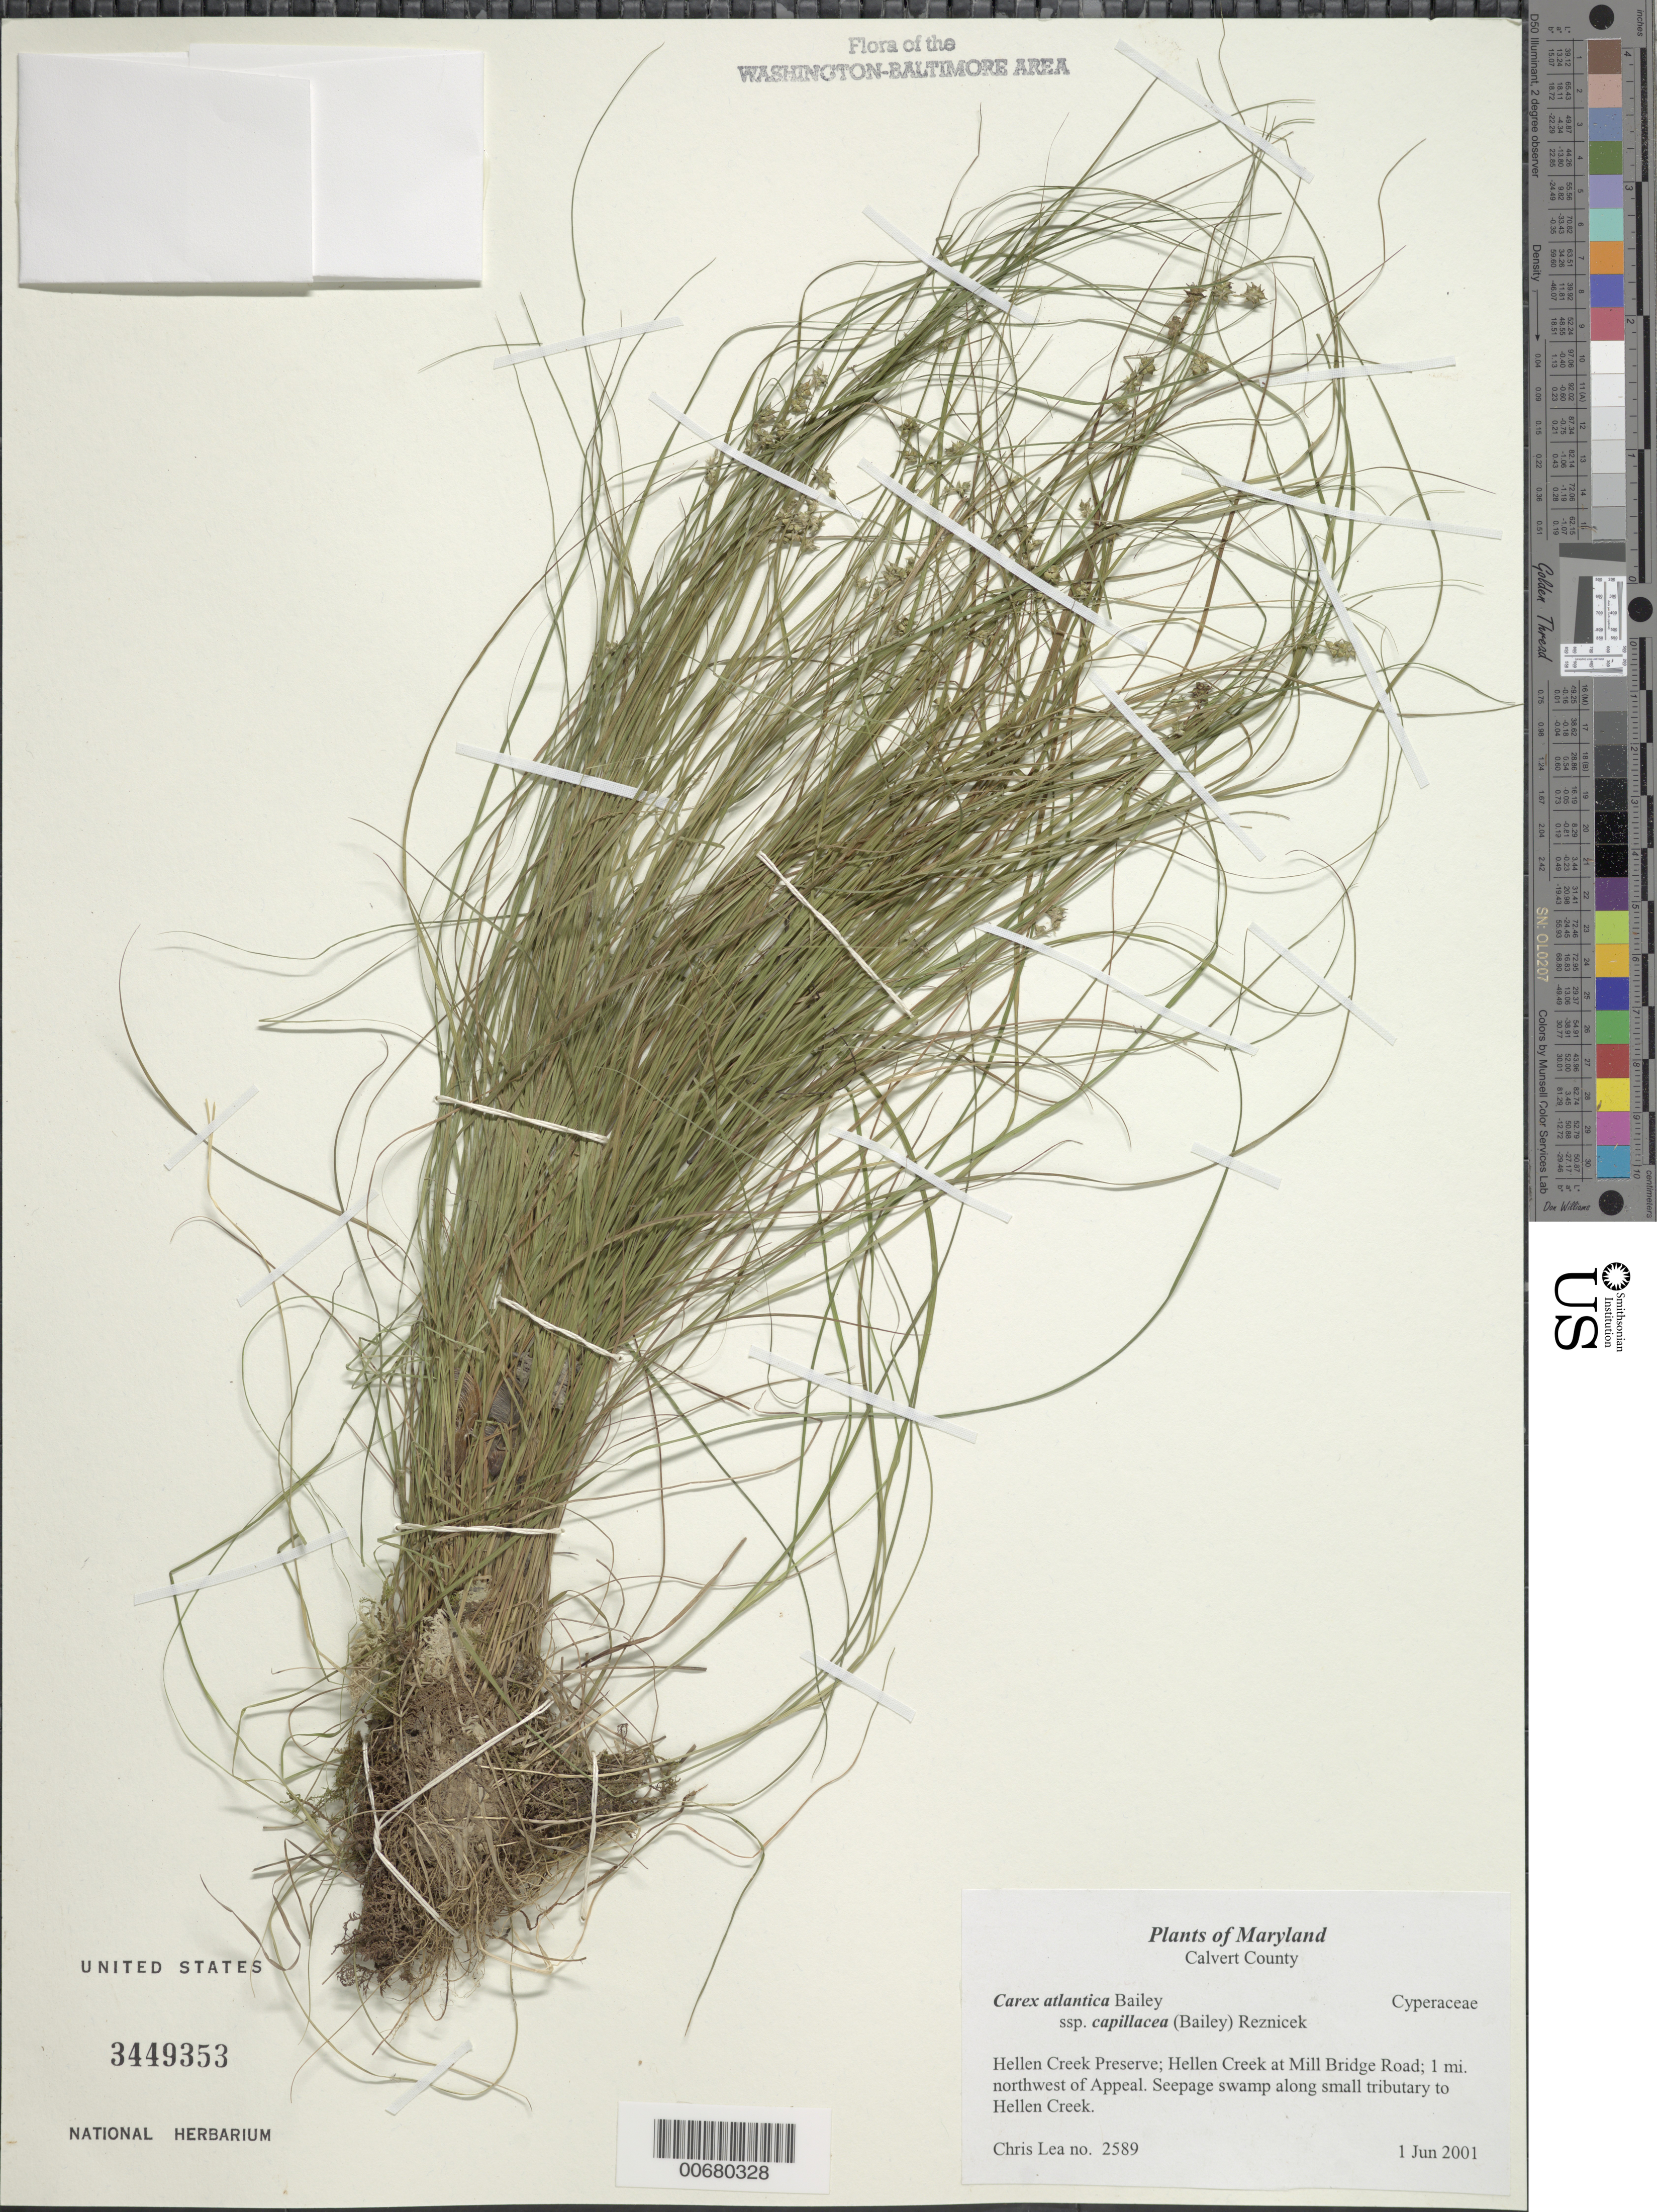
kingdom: Plantae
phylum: Tracheophyta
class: Liliopsida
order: Poales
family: Cyperaceae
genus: Carex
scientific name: Carex atlantica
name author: L.H. Bailey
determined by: Strong, Mark T., (BOT), Smithsonian Institution - National Museum of Natural History (UNITED STATES)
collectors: C. Lea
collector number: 2589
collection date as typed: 1 Jun 2001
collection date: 2001-06-01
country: United States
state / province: Maryland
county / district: Calvert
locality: Hellen Creek Preserve; Hellen Creek at Mill Bridge Road; 1 mi. northwest of Appeal.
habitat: Seepage swamp along small tributary to Hellen Creek.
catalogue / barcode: US 3449353